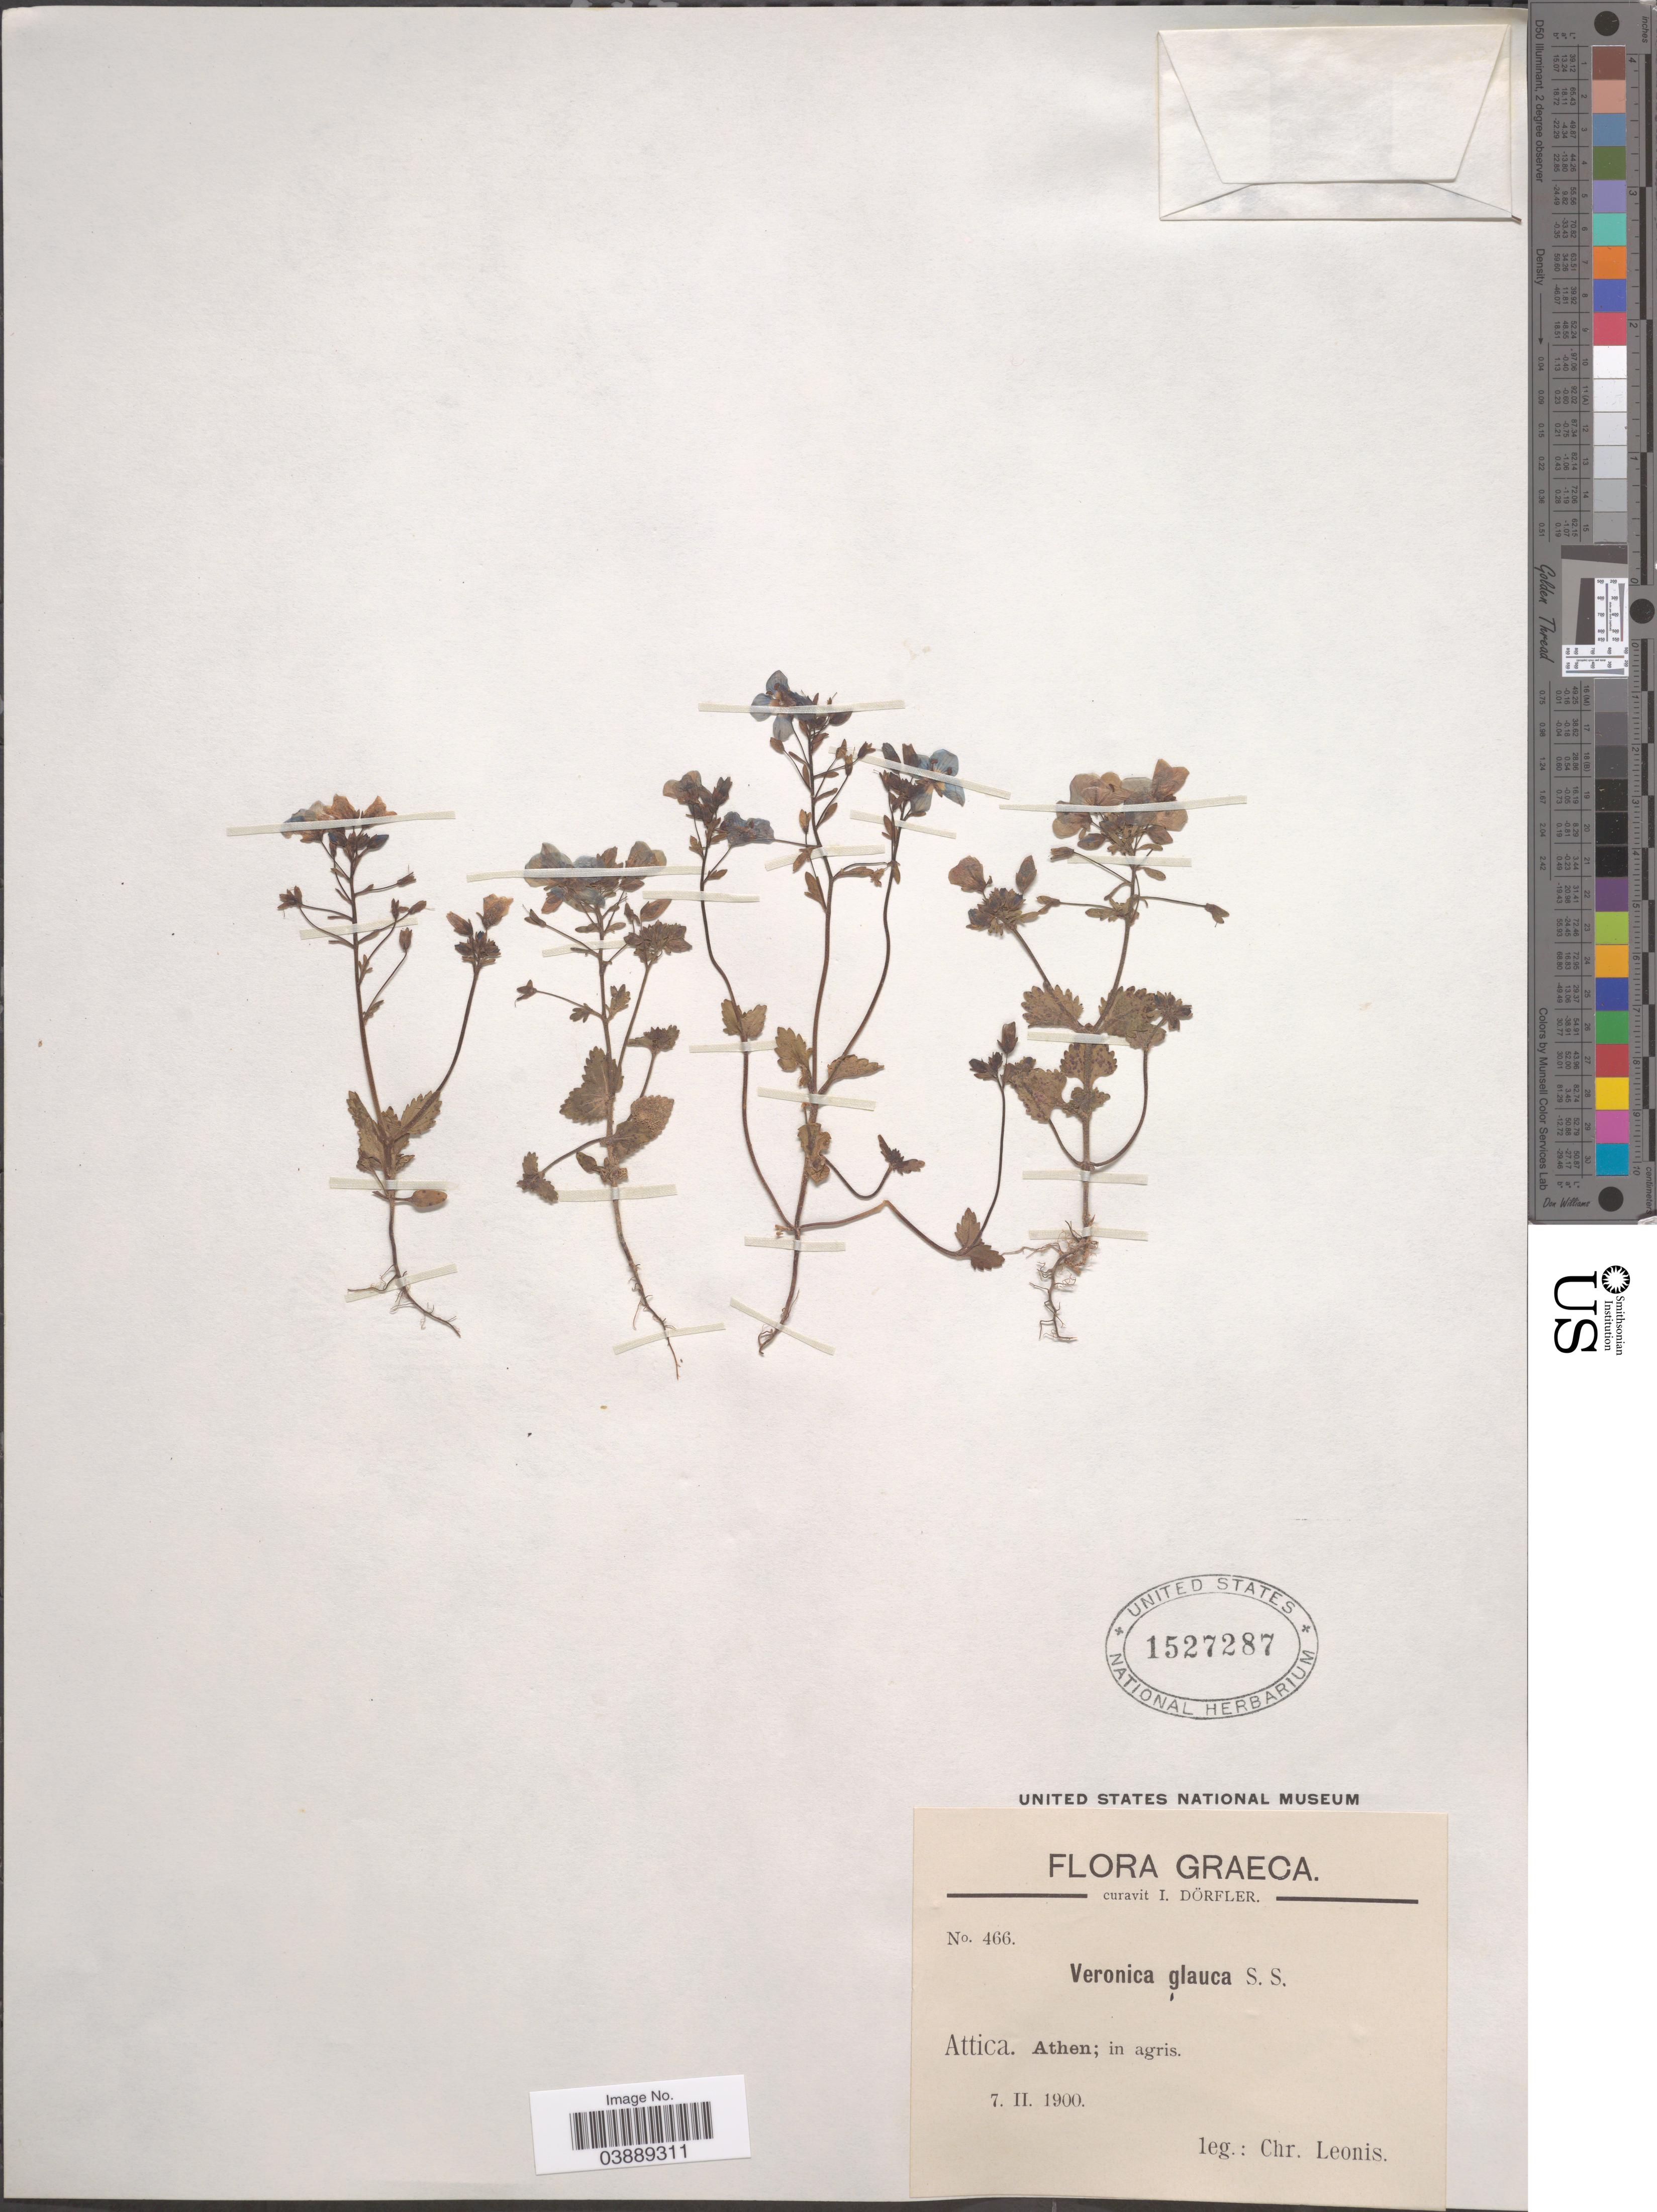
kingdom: Plantae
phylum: Tracheophyta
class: Magnoliopsida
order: Lamiales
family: Plantaginaceae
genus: Veronica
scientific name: Veronica glauca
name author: Sm.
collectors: C. Leonis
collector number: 466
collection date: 1900-02-07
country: Greece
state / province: Attica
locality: Graeca. Athen.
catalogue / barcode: US 1527287